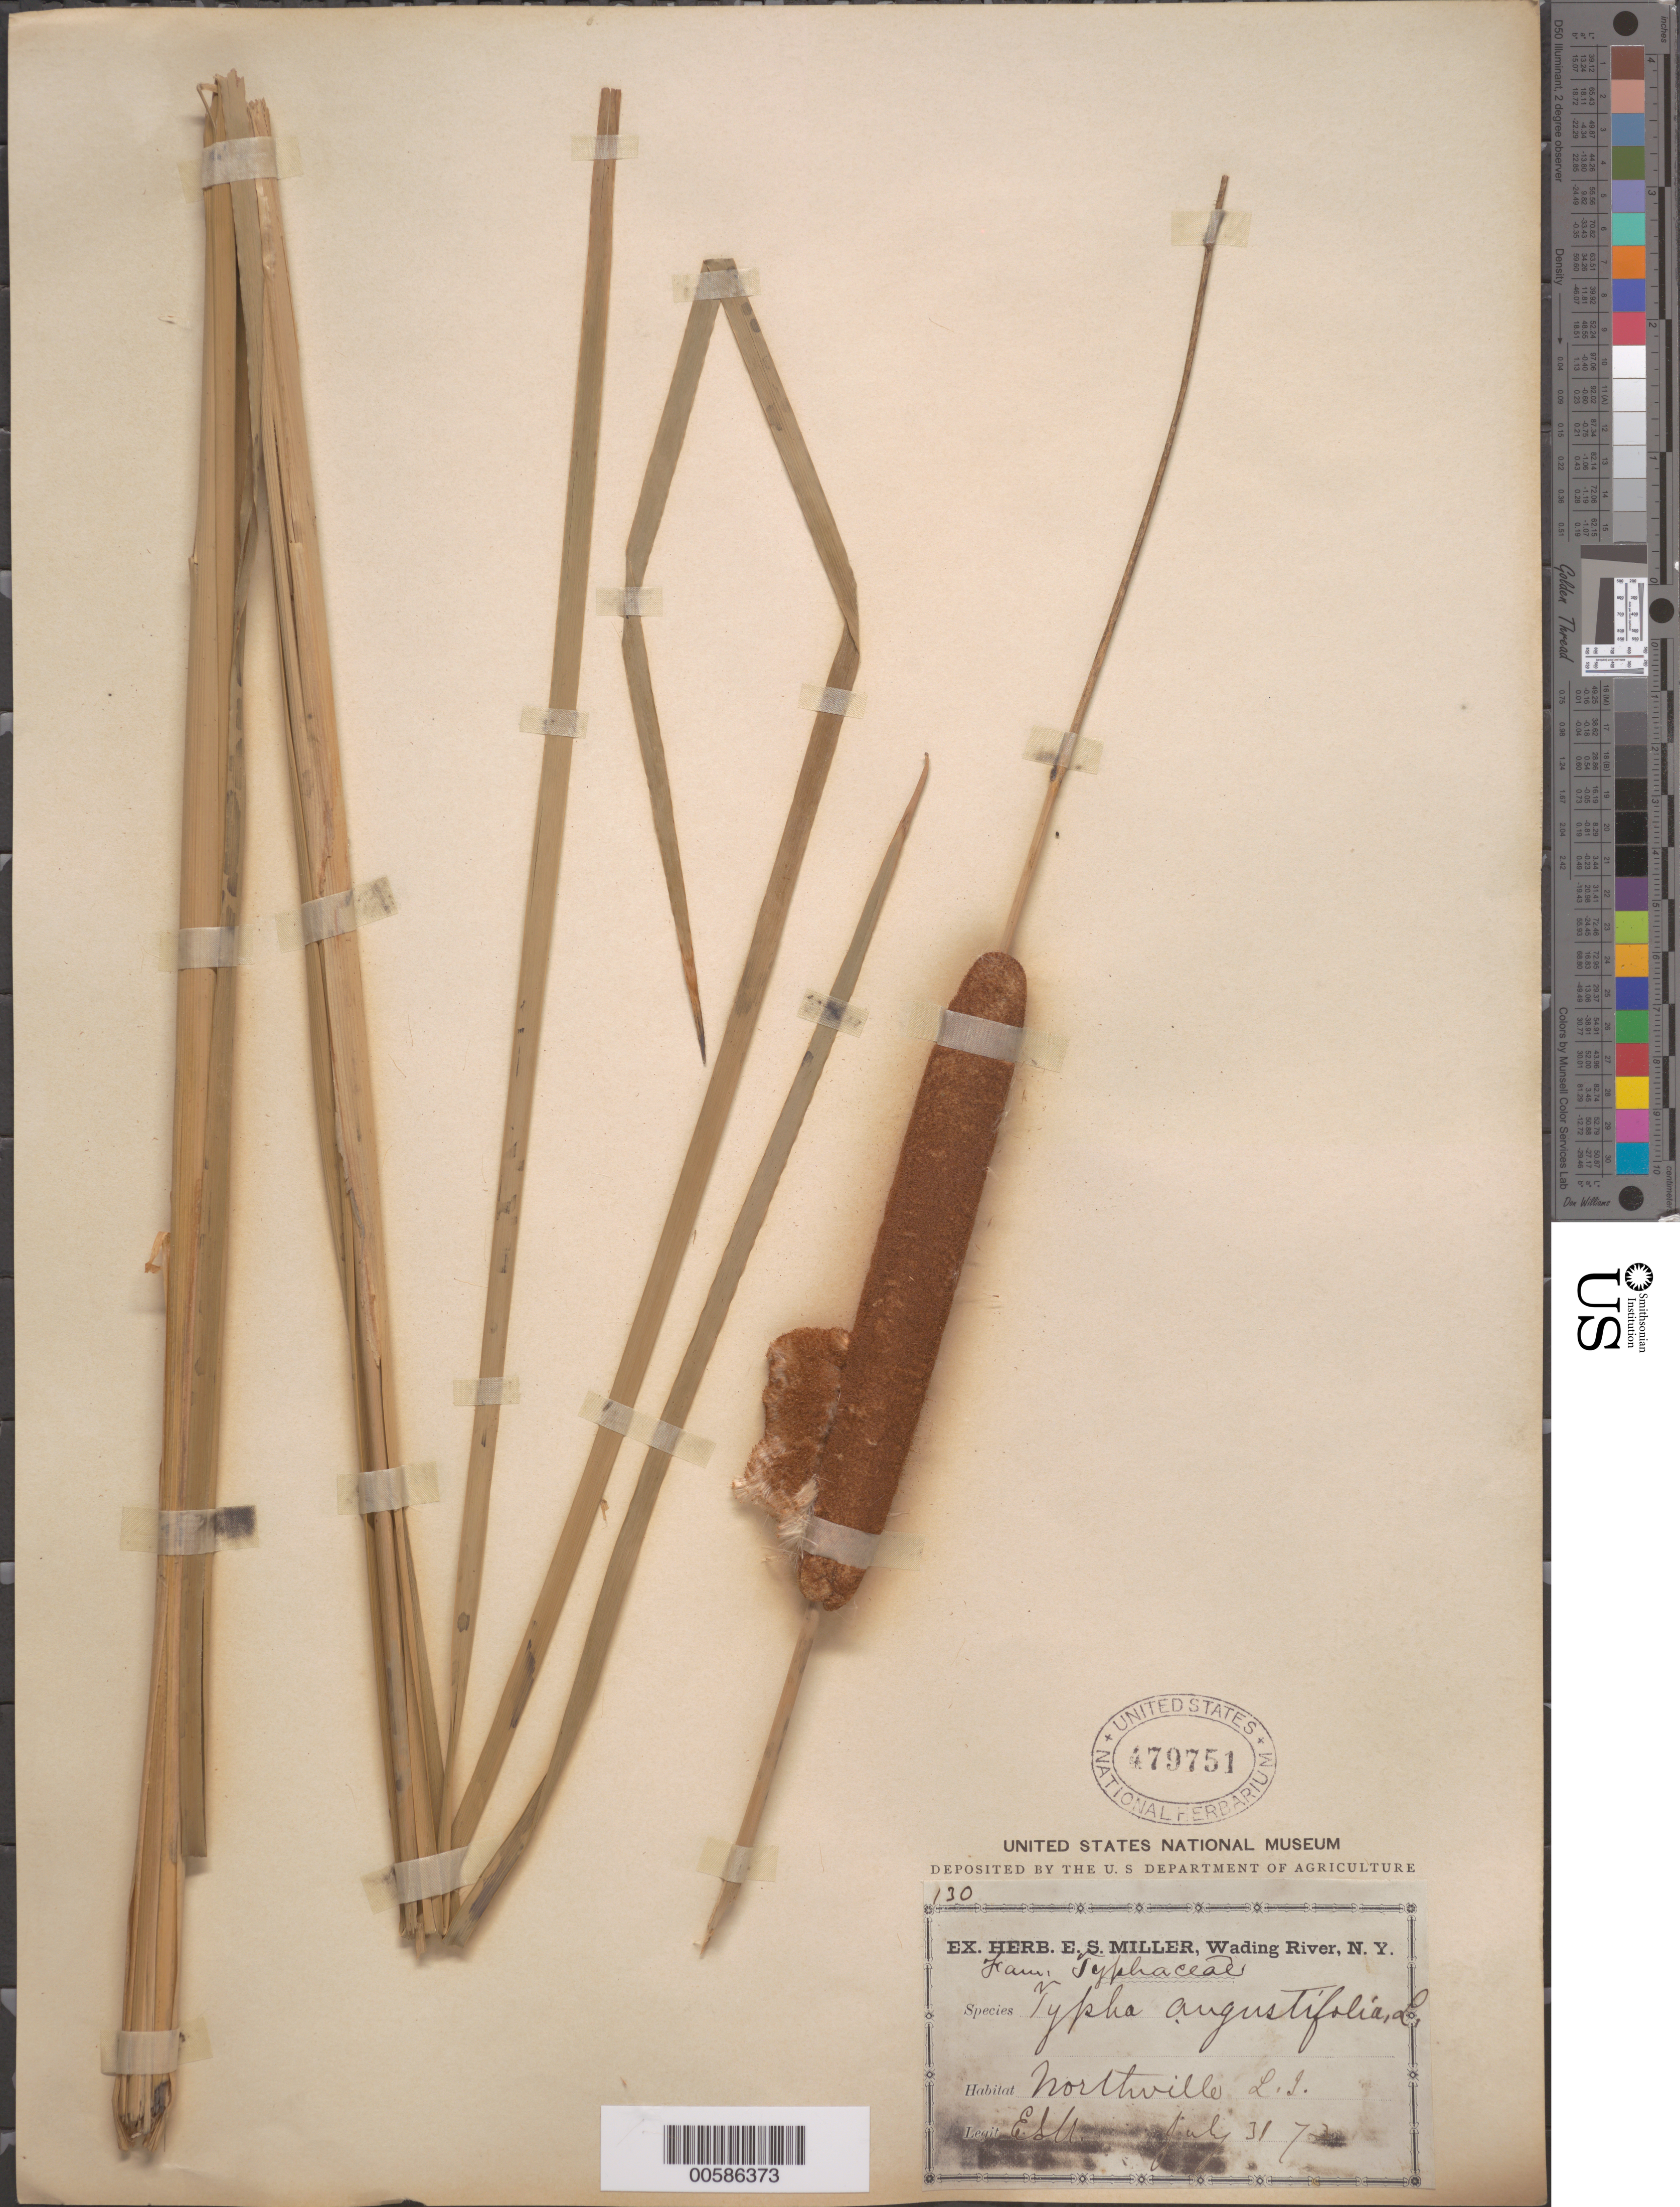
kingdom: Plantae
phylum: Tracheophyta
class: Liliopsida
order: Poales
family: Typhaceae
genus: Typha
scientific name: Typha angustifolia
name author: L.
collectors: E. S. Miller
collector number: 130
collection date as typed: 31 Jul 1872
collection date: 1872-07-31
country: United States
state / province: New York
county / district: Suffolk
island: Long Island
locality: Northville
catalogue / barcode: US 479751